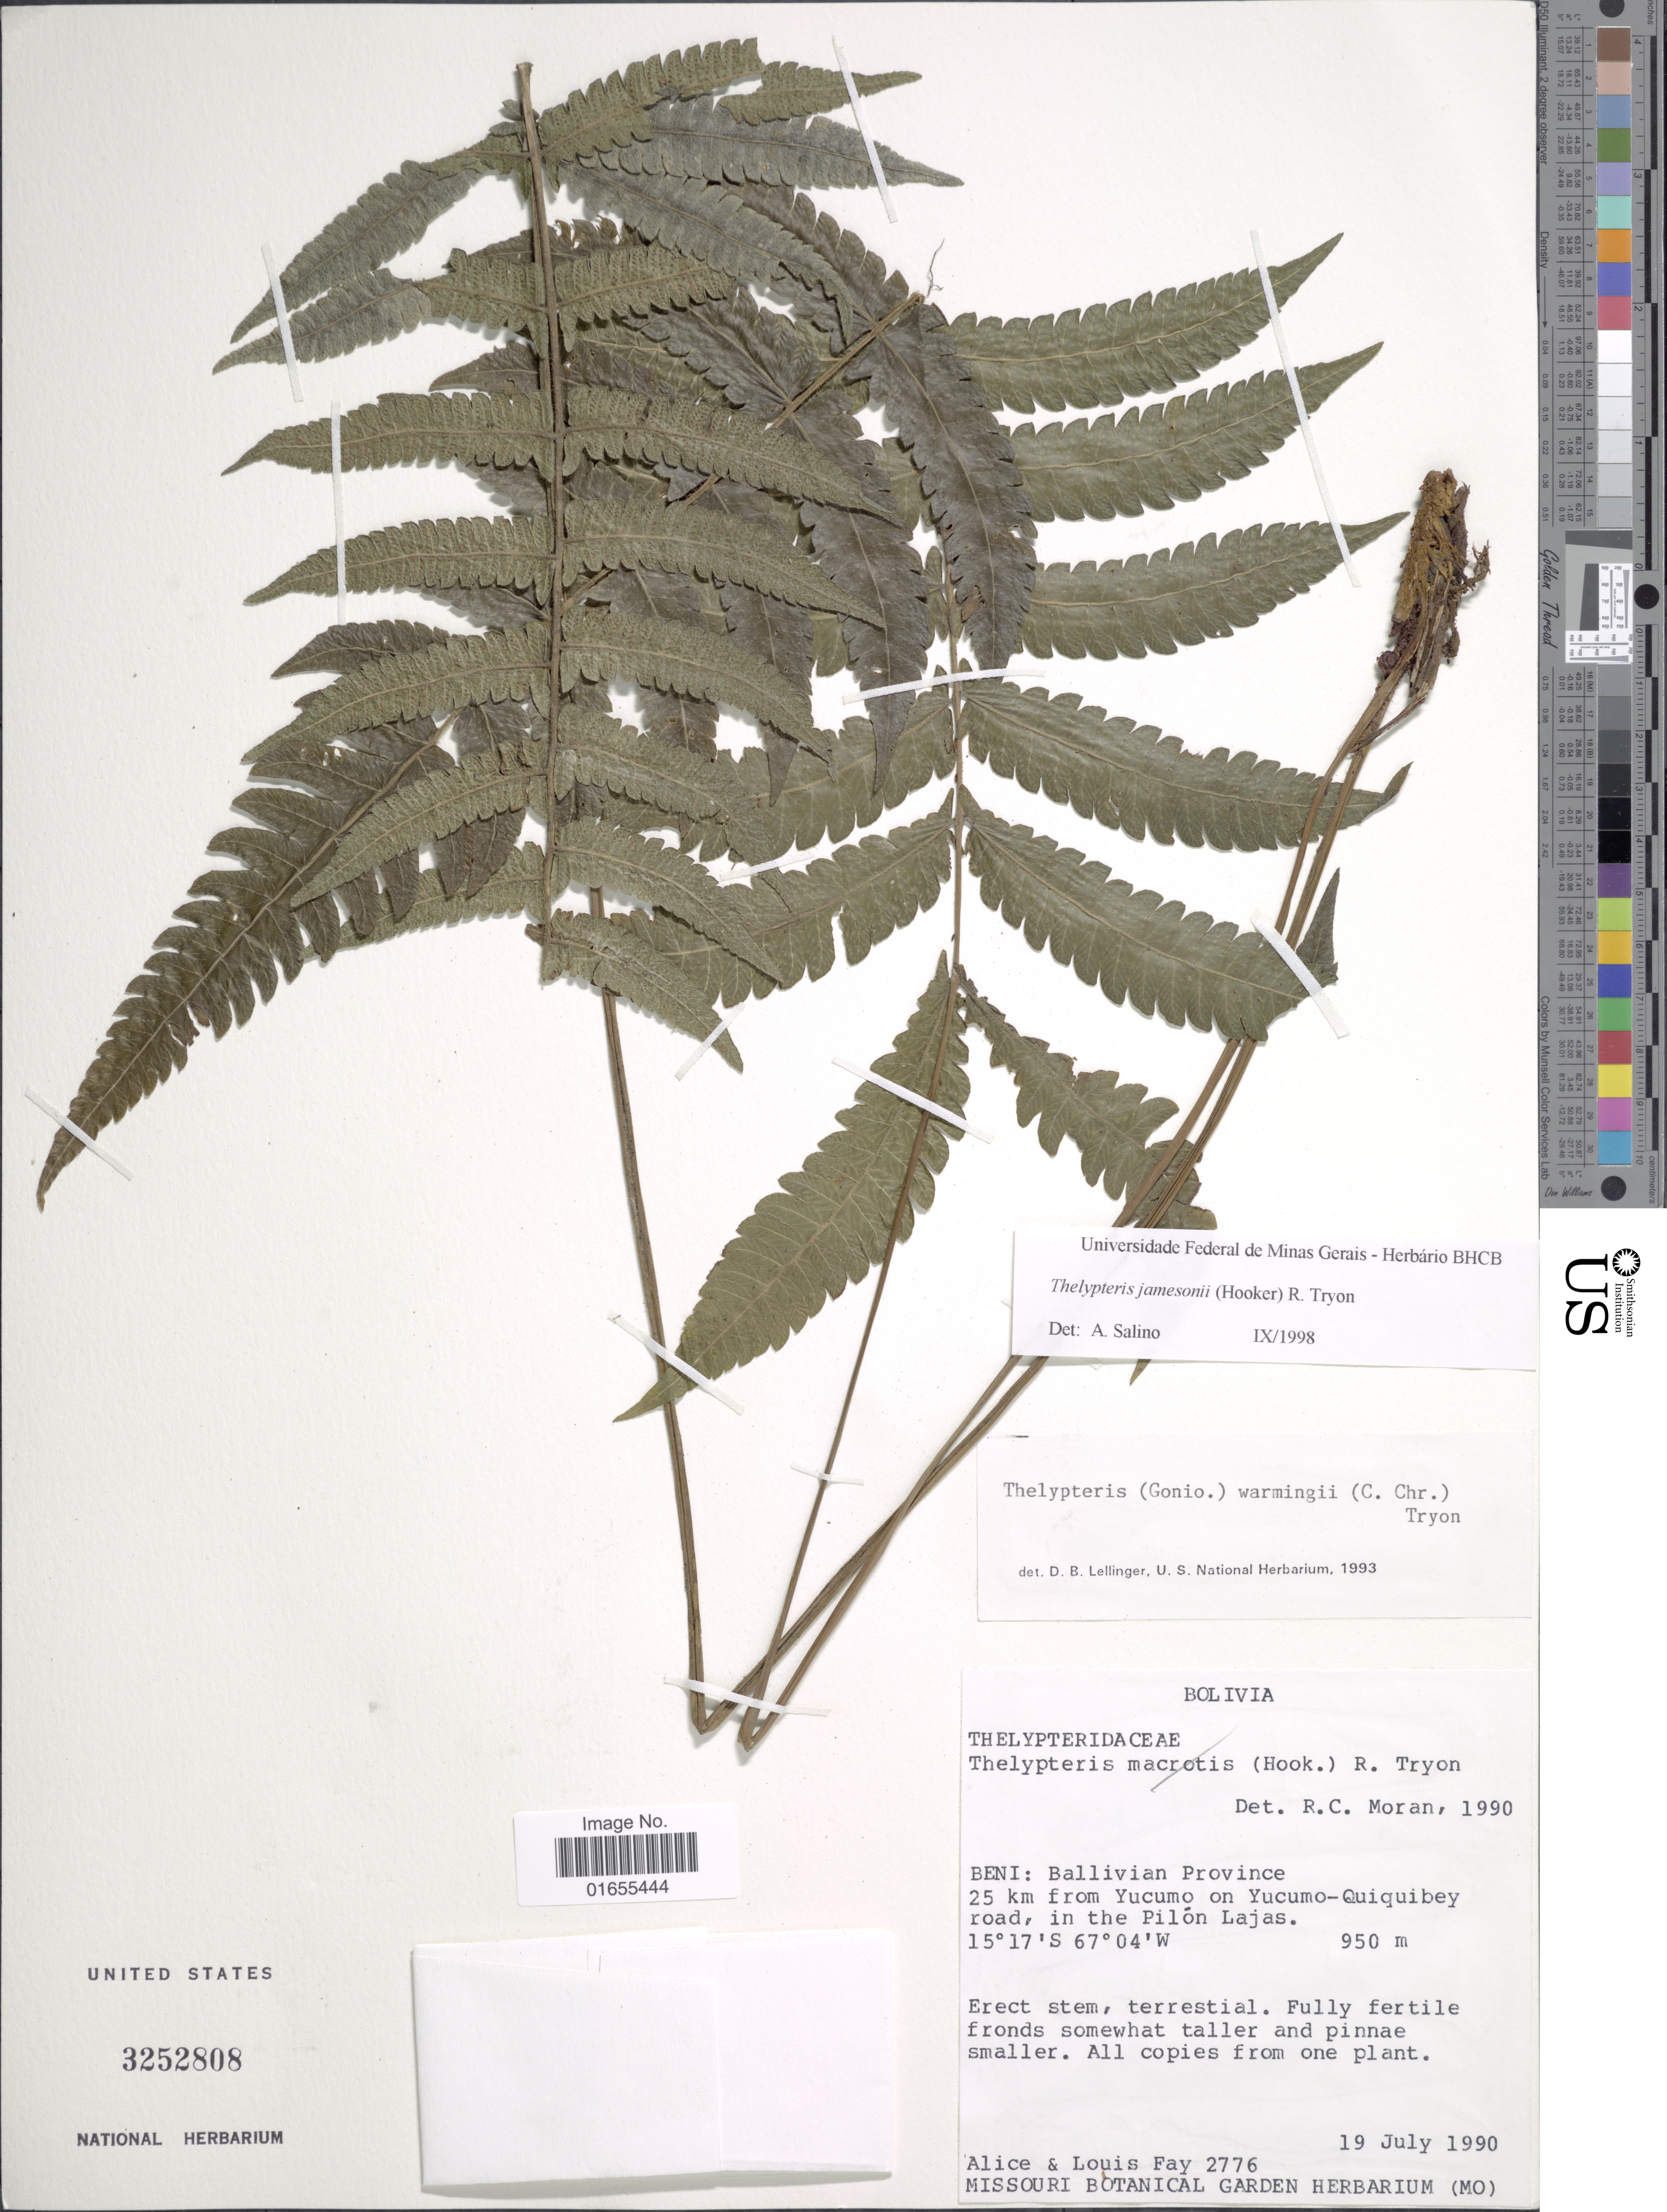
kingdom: Plantae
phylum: Tracheophyta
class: Polypodiopsida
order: Polypodiales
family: Thelypteridaceae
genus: Goniopteris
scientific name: Goniopteris jamesonii (Hook. f.) comb. nov., ined 2015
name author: (Hook. f.)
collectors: A. Fay & L. Fay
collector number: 2776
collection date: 1990-07-19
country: Bolivia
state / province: Beni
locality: Ballivian Province 25 km. from Yucumo on Yucumo - Quiquibey road, in the Pilon Lajas.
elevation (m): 950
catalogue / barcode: US 3252808